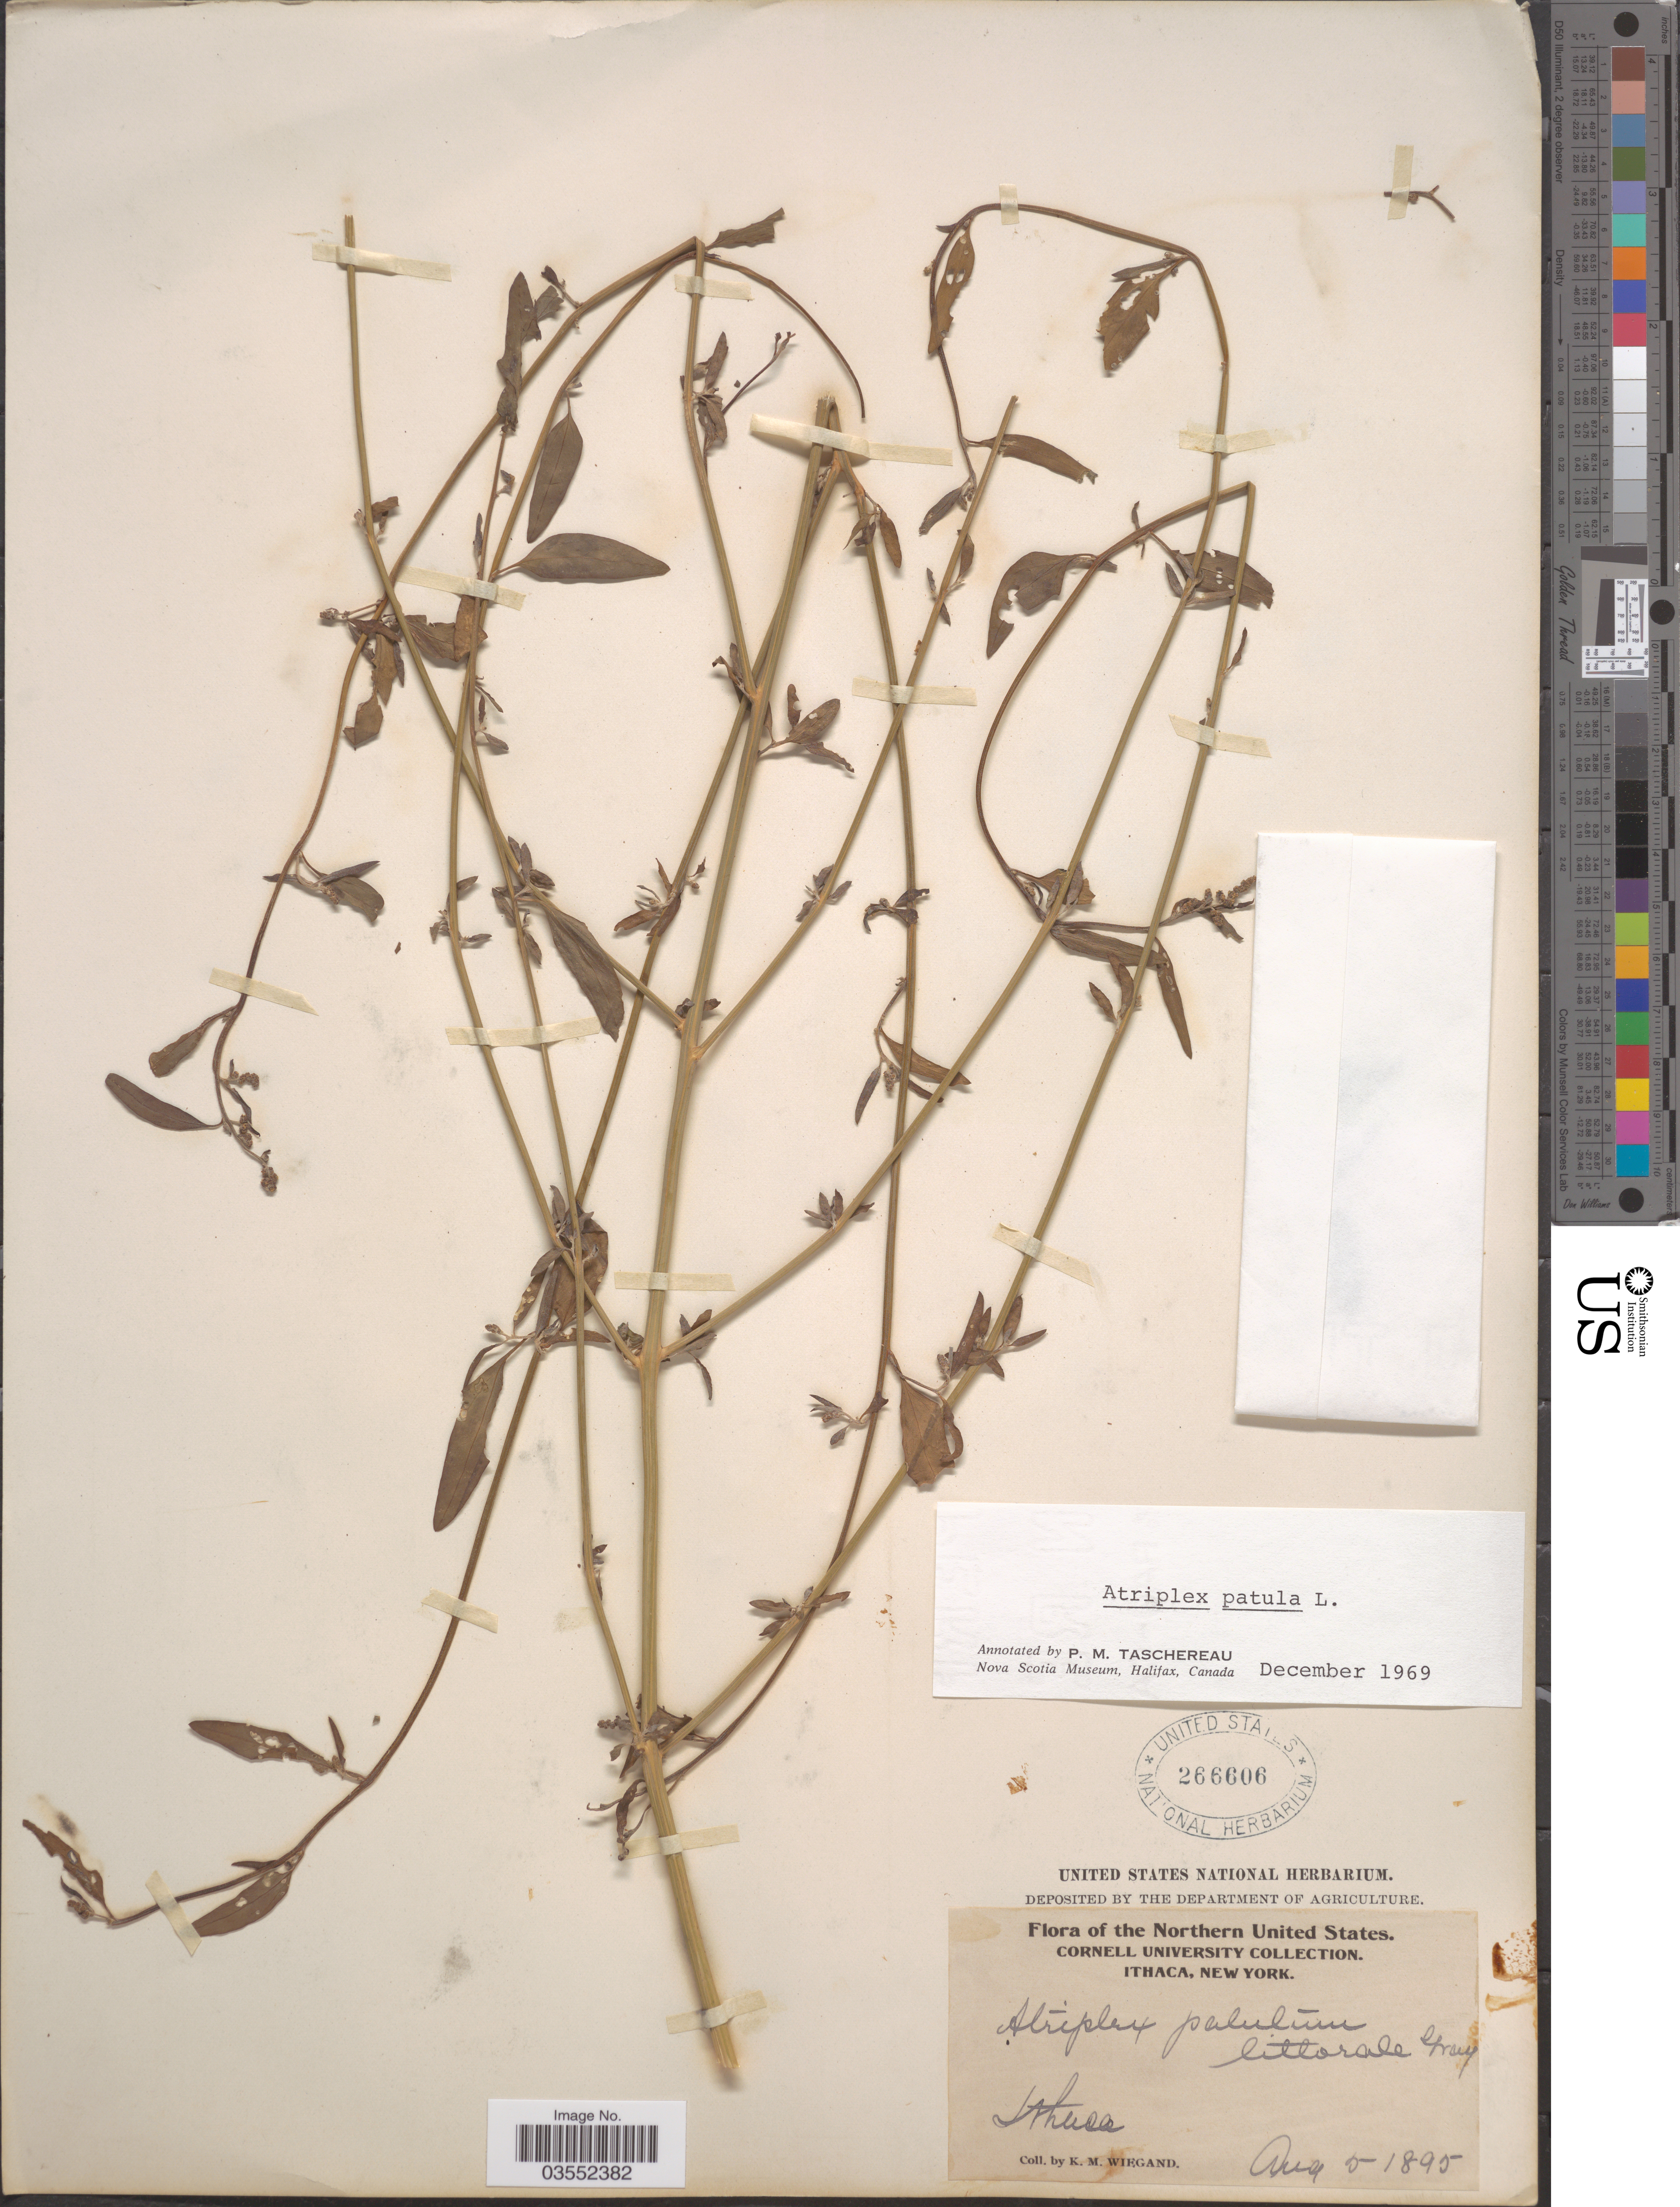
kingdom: Plantae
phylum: Tracheophyta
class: Magnoliopsida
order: Caryophyllales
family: Amaranthaceae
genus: Atriplex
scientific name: Atriplex patula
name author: L.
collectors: K. M. Wiegand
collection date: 1895-08-05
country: United States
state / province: New York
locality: Northern United States. Ithaca.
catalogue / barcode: US 266606